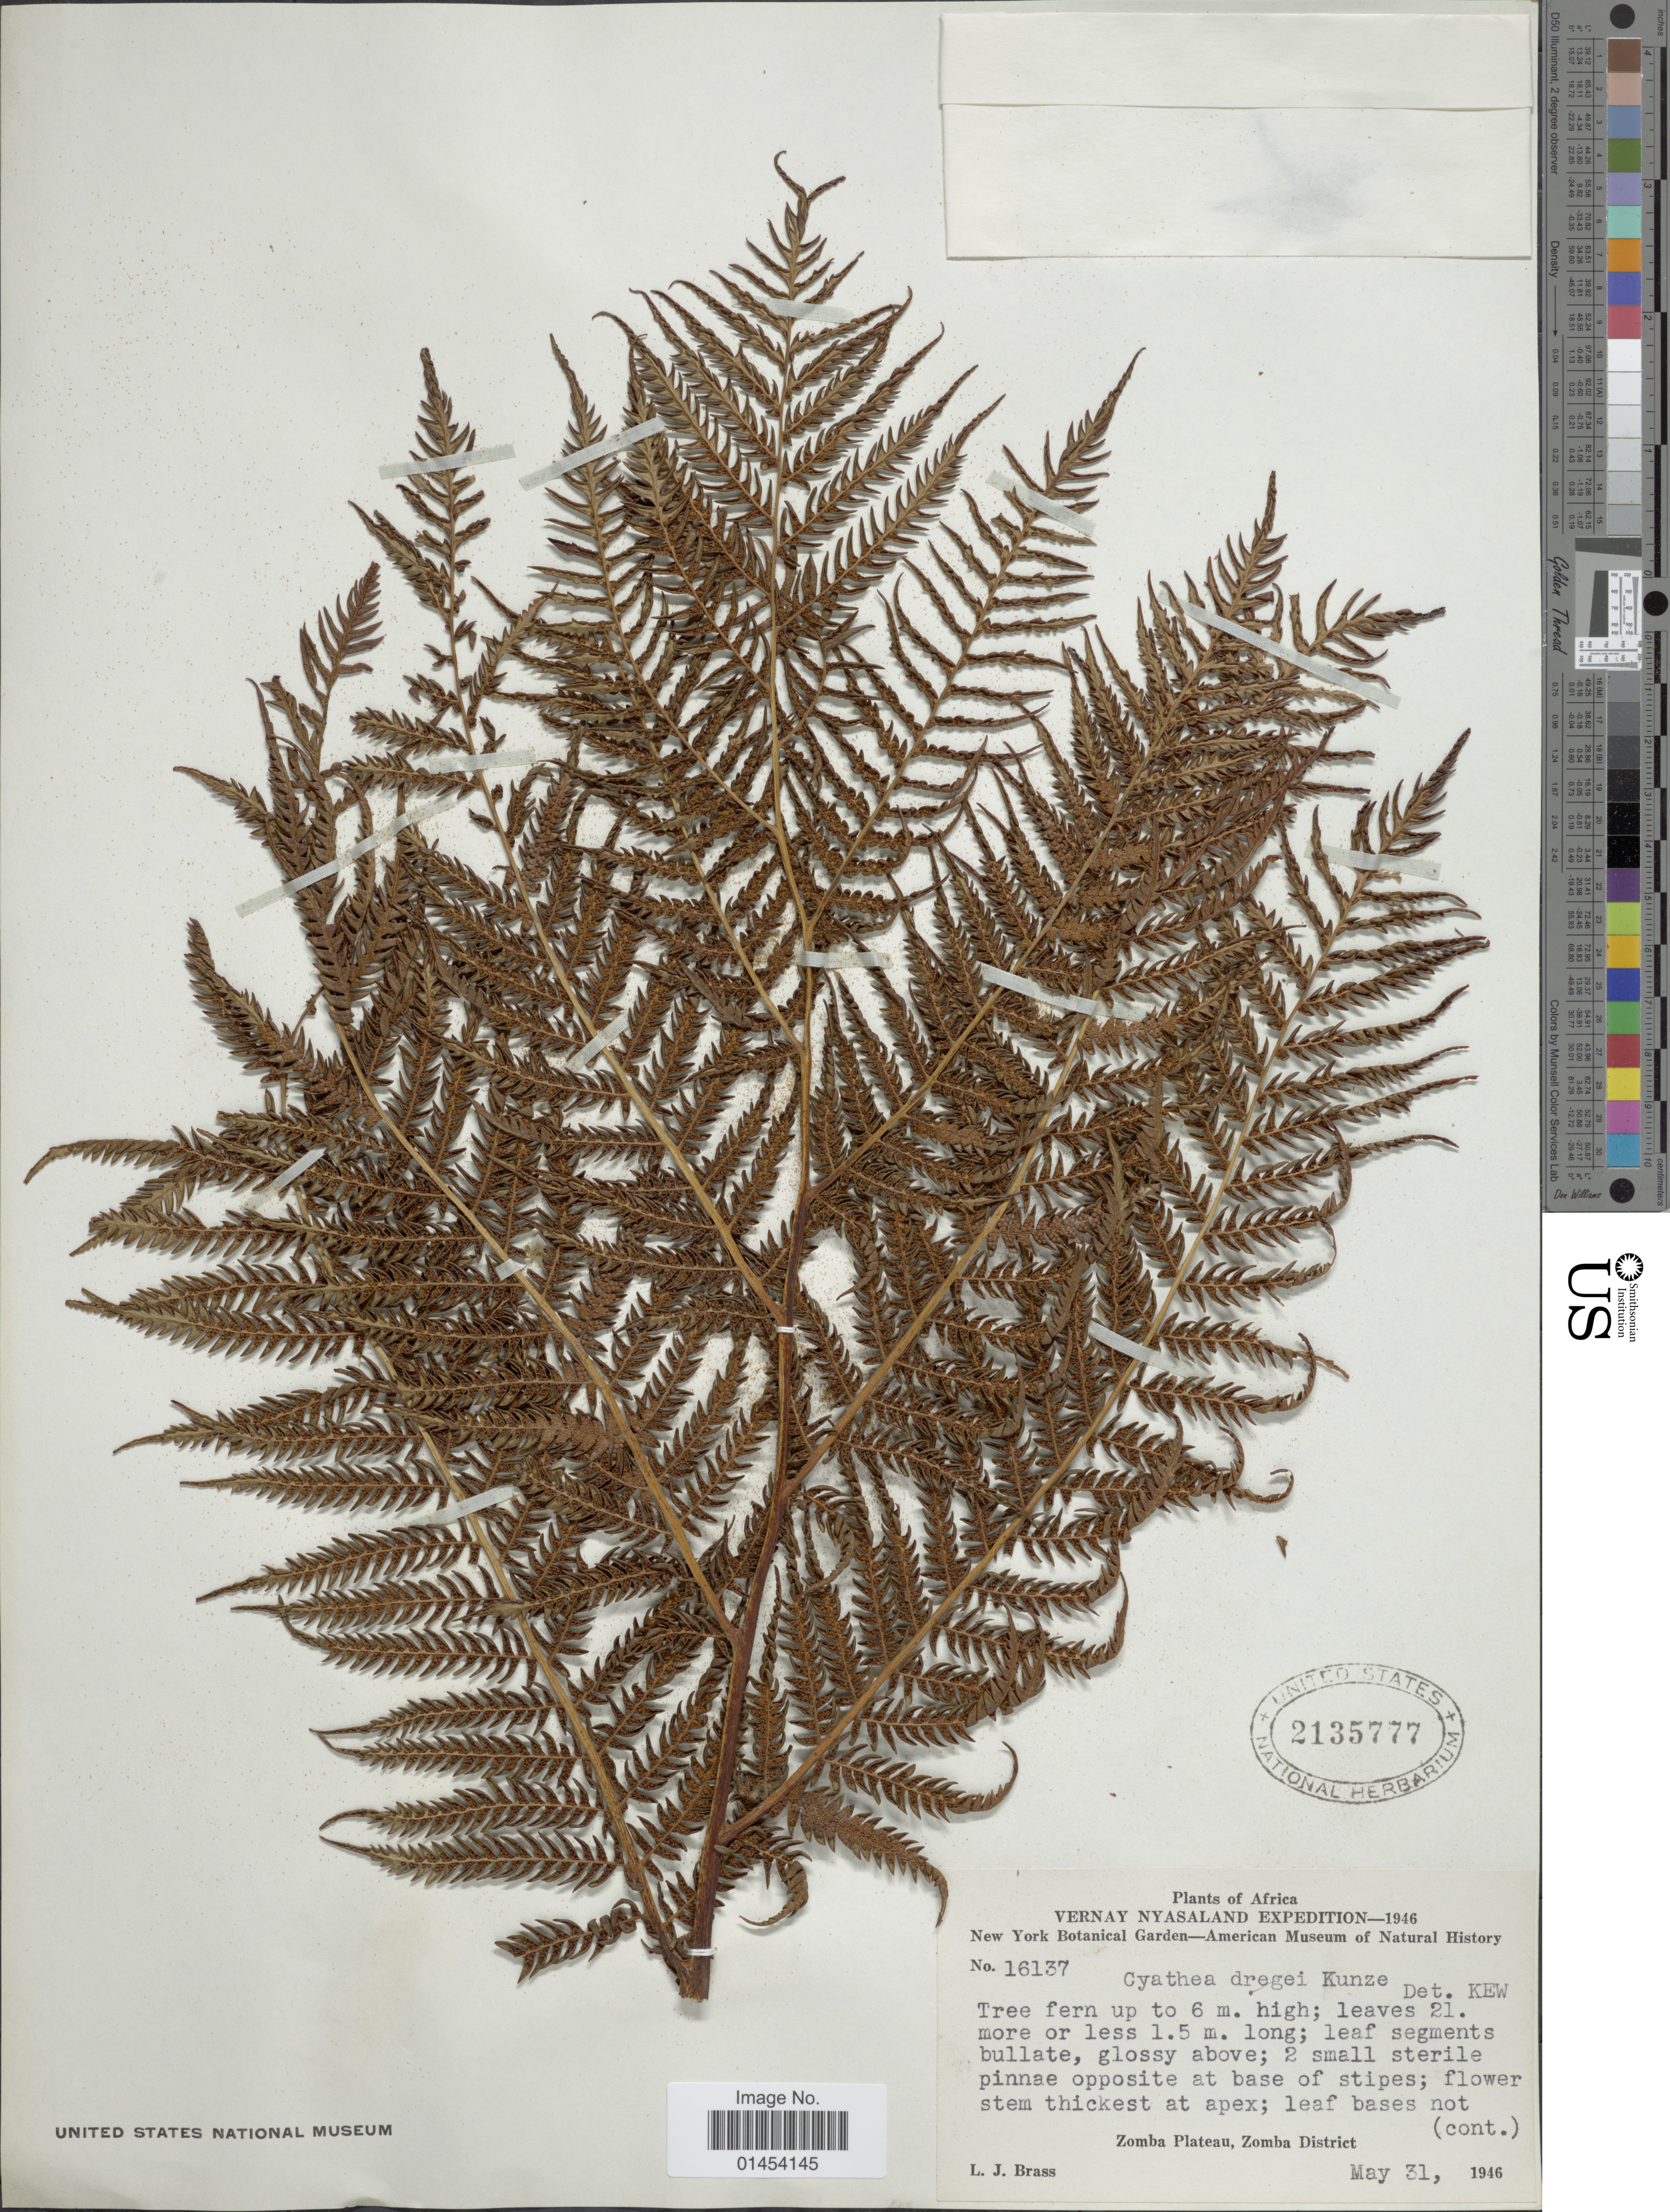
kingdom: Plantae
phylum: Tracheophyta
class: Polypodiopsida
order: Cyatheales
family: Cyatheaceae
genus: Cyathea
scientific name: Cyathea dregei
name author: Kunze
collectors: L. J. Brass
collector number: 16137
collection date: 1946-05-31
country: Malawi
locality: Zomba Plateau, Zomba District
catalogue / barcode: US 2135777